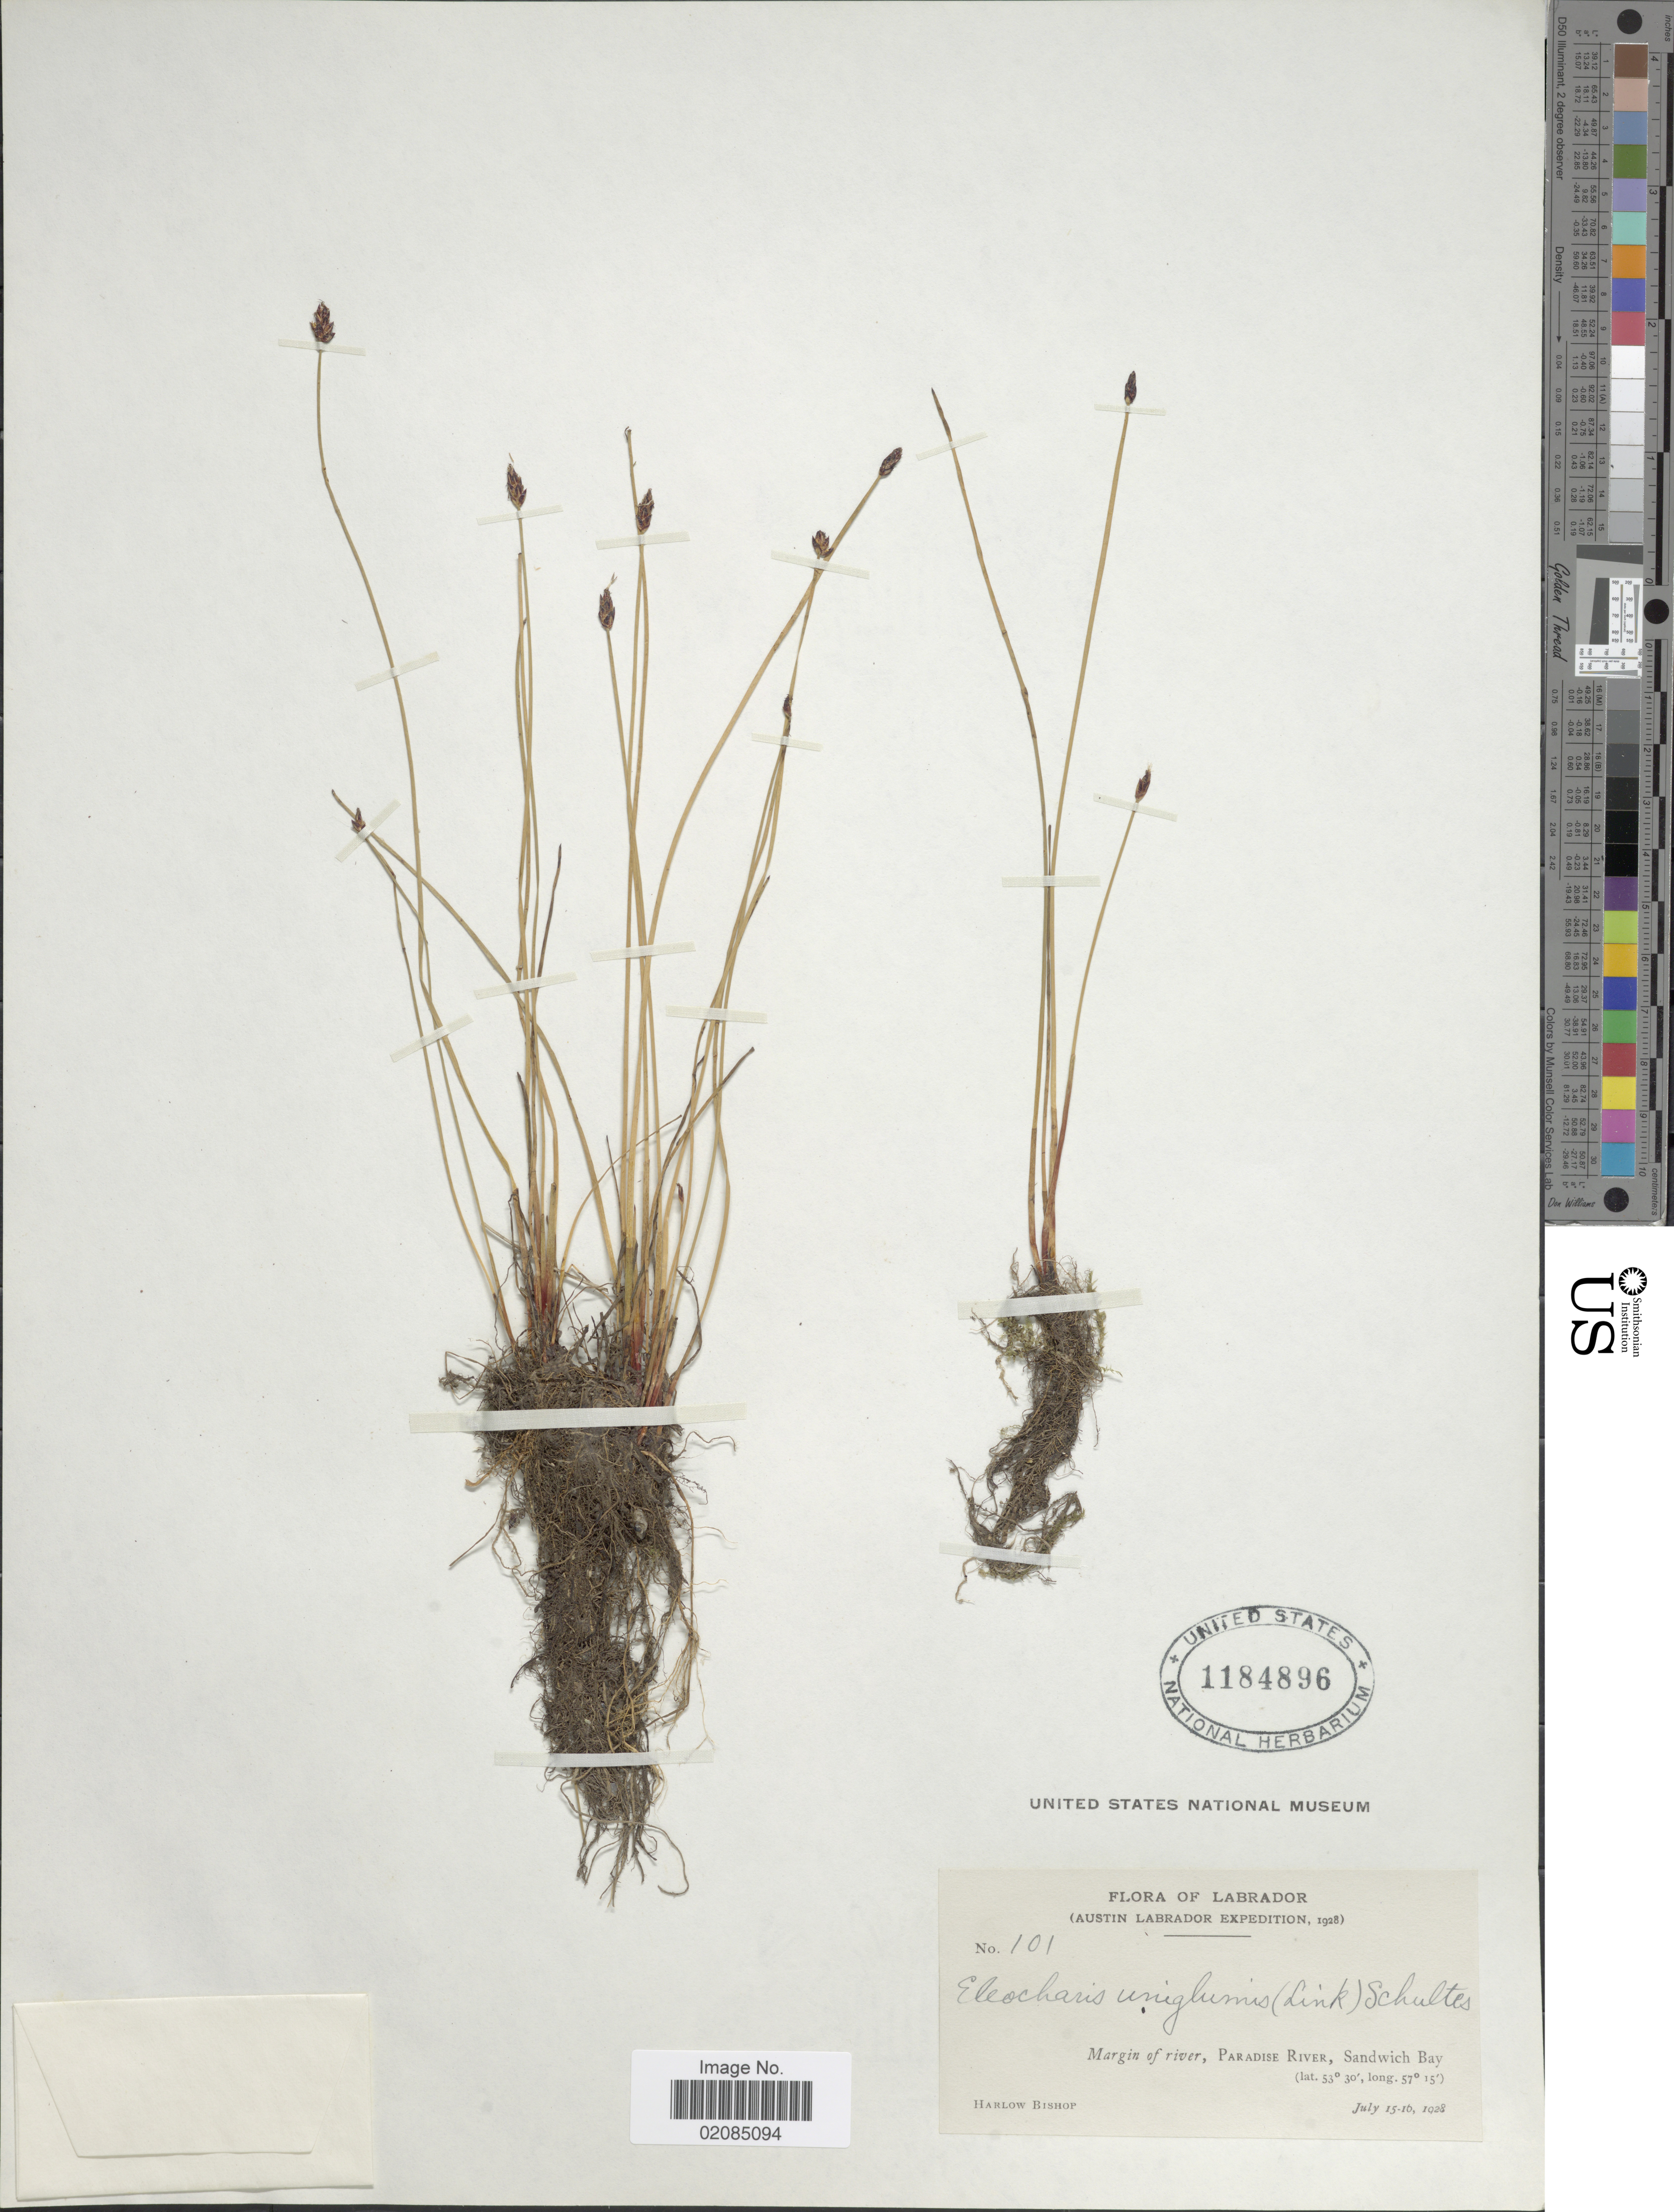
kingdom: Plantae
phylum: Tracheophyta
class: Liliopsida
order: Poales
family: Cyperaceae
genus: Eleocharis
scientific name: Eleocharis uniglumis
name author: (Link) Schult.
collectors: H. Bishop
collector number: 101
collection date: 1928-07-15/1928-07-16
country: Canada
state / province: Newfoundland and Labrador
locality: Labrador (Austin Labrador), Margin of river, Paradise River, Sandwich Bay.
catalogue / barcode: US 1184896